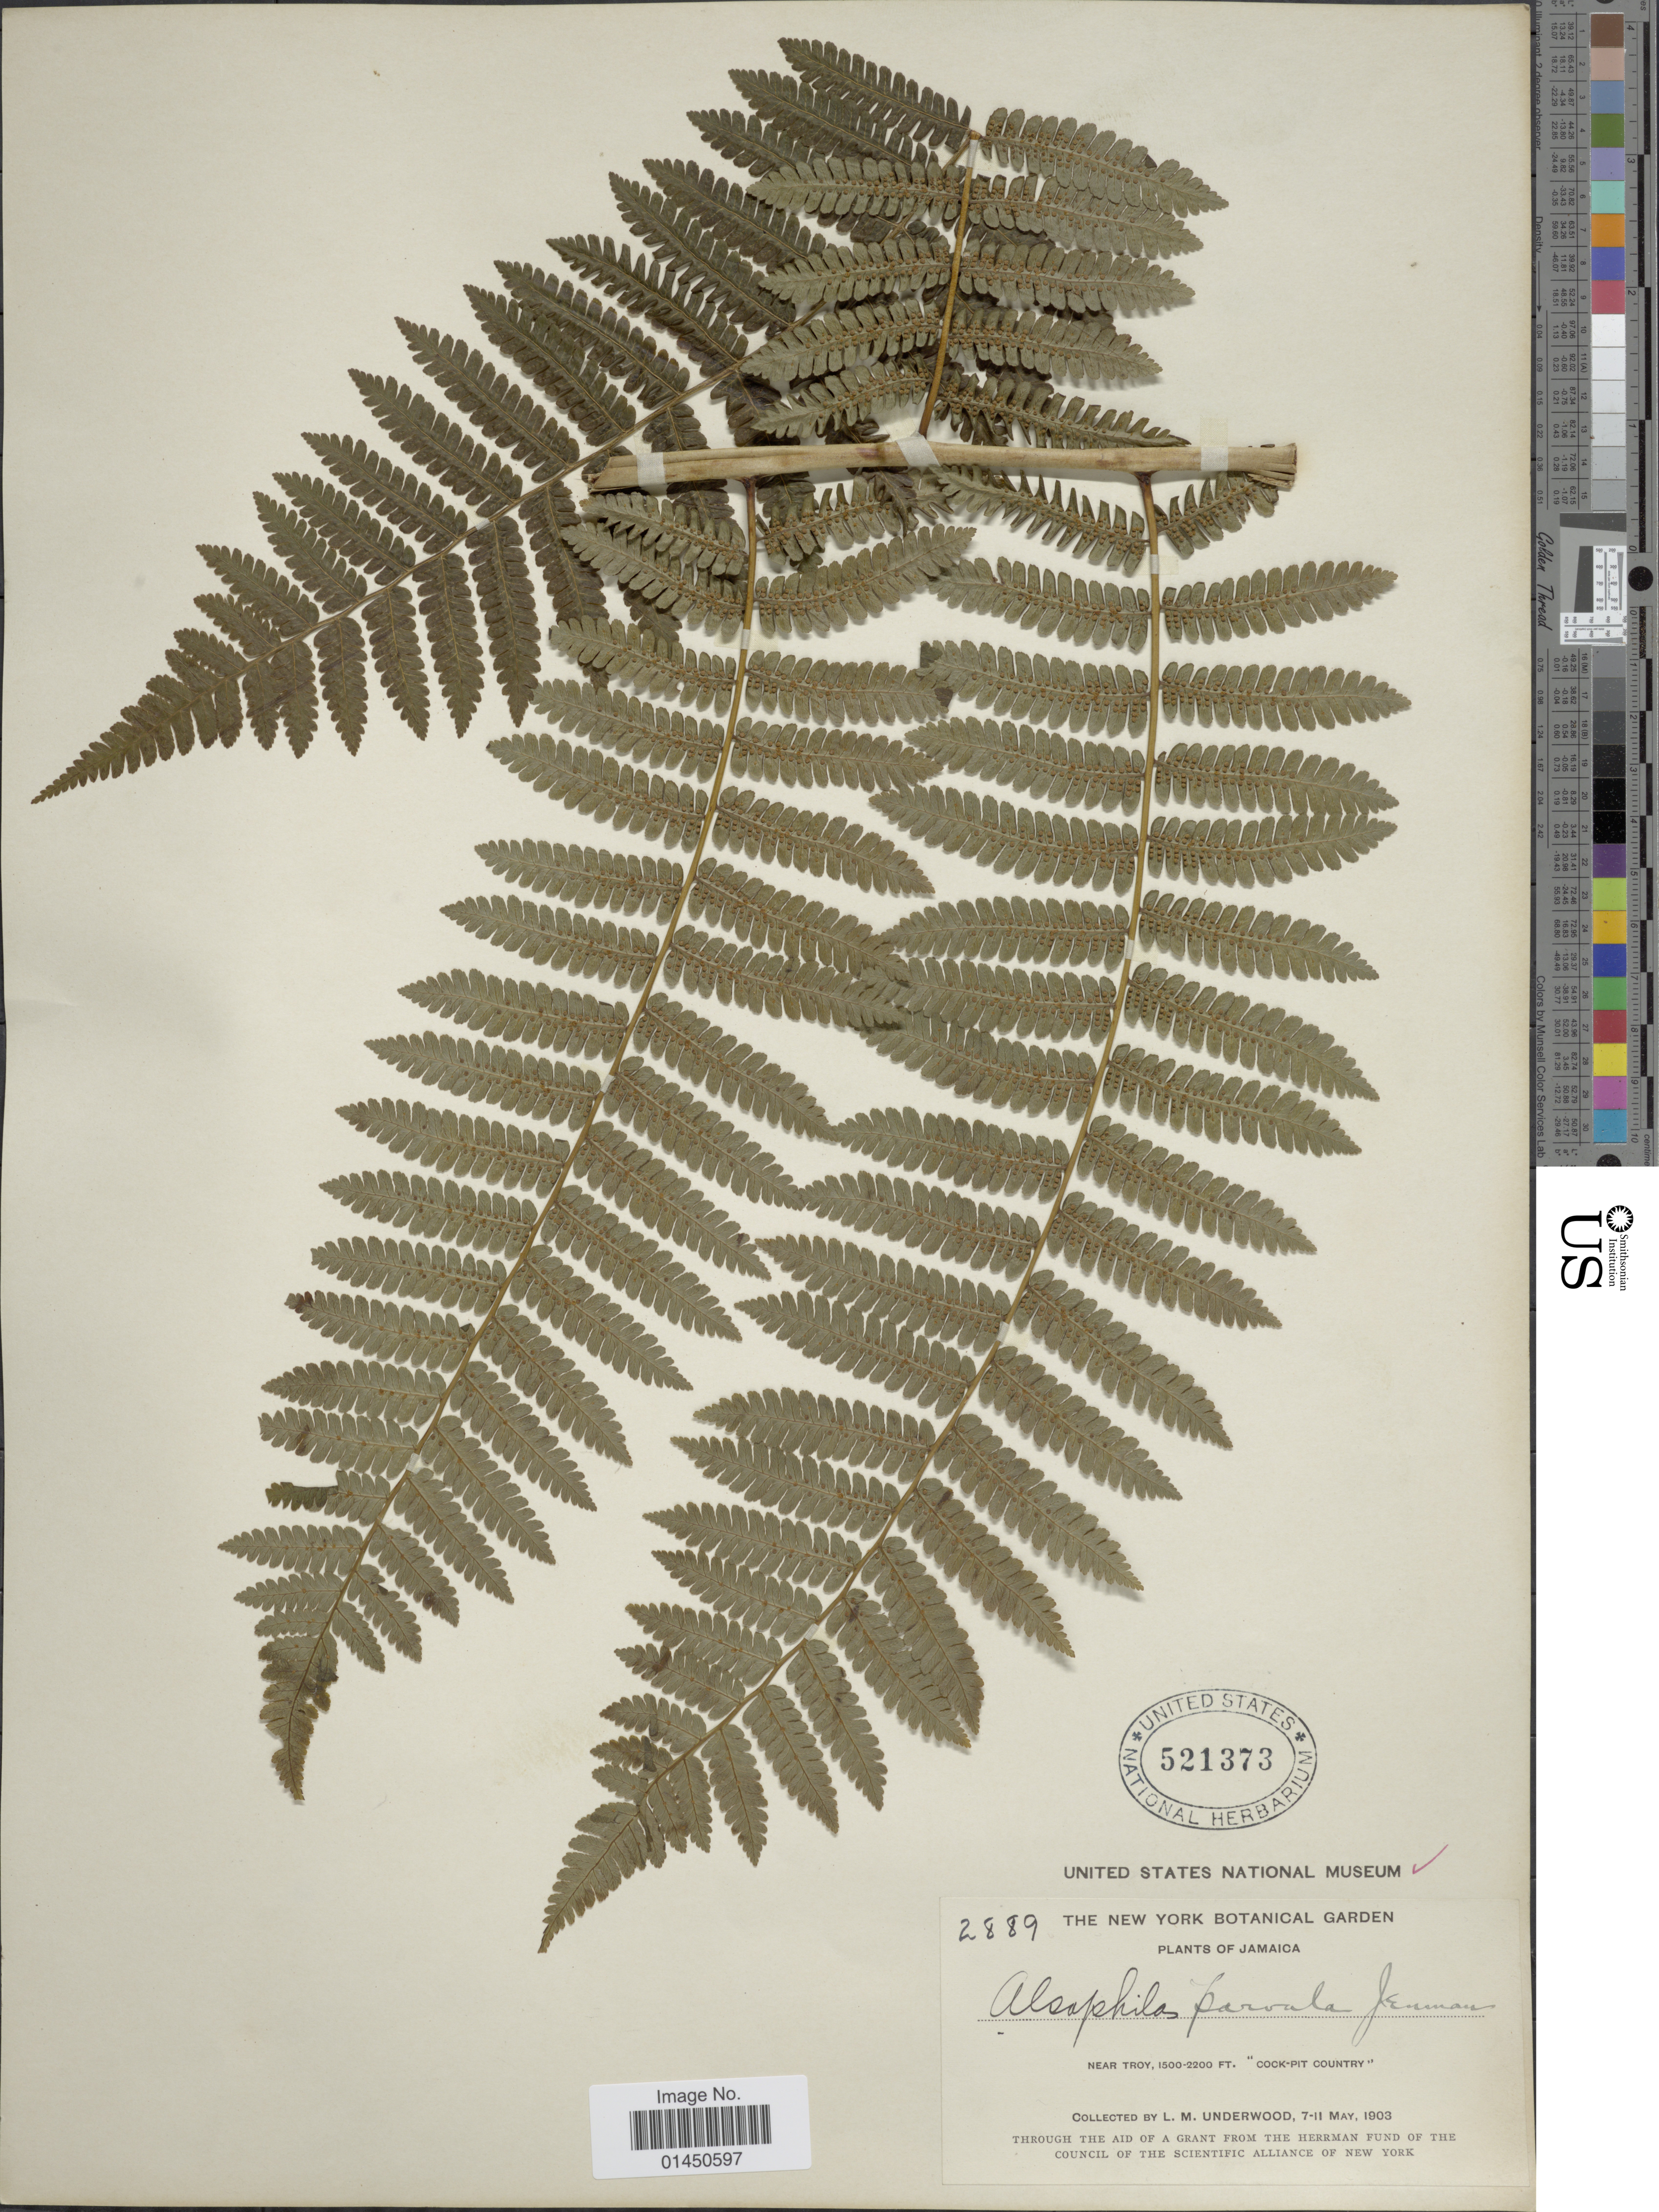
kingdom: Plantae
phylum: Tracheophyta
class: Polypodiopsida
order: Cyatheales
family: Cyatheaceae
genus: Cyathea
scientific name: Cyathea parvula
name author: (Jenman) Domin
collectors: L. M. Underwood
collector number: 2889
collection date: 1903-05-07/1903-05-11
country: Jamaica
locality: Near Troy, "Cock-pit Country".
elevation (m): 457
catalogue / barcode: US 521373